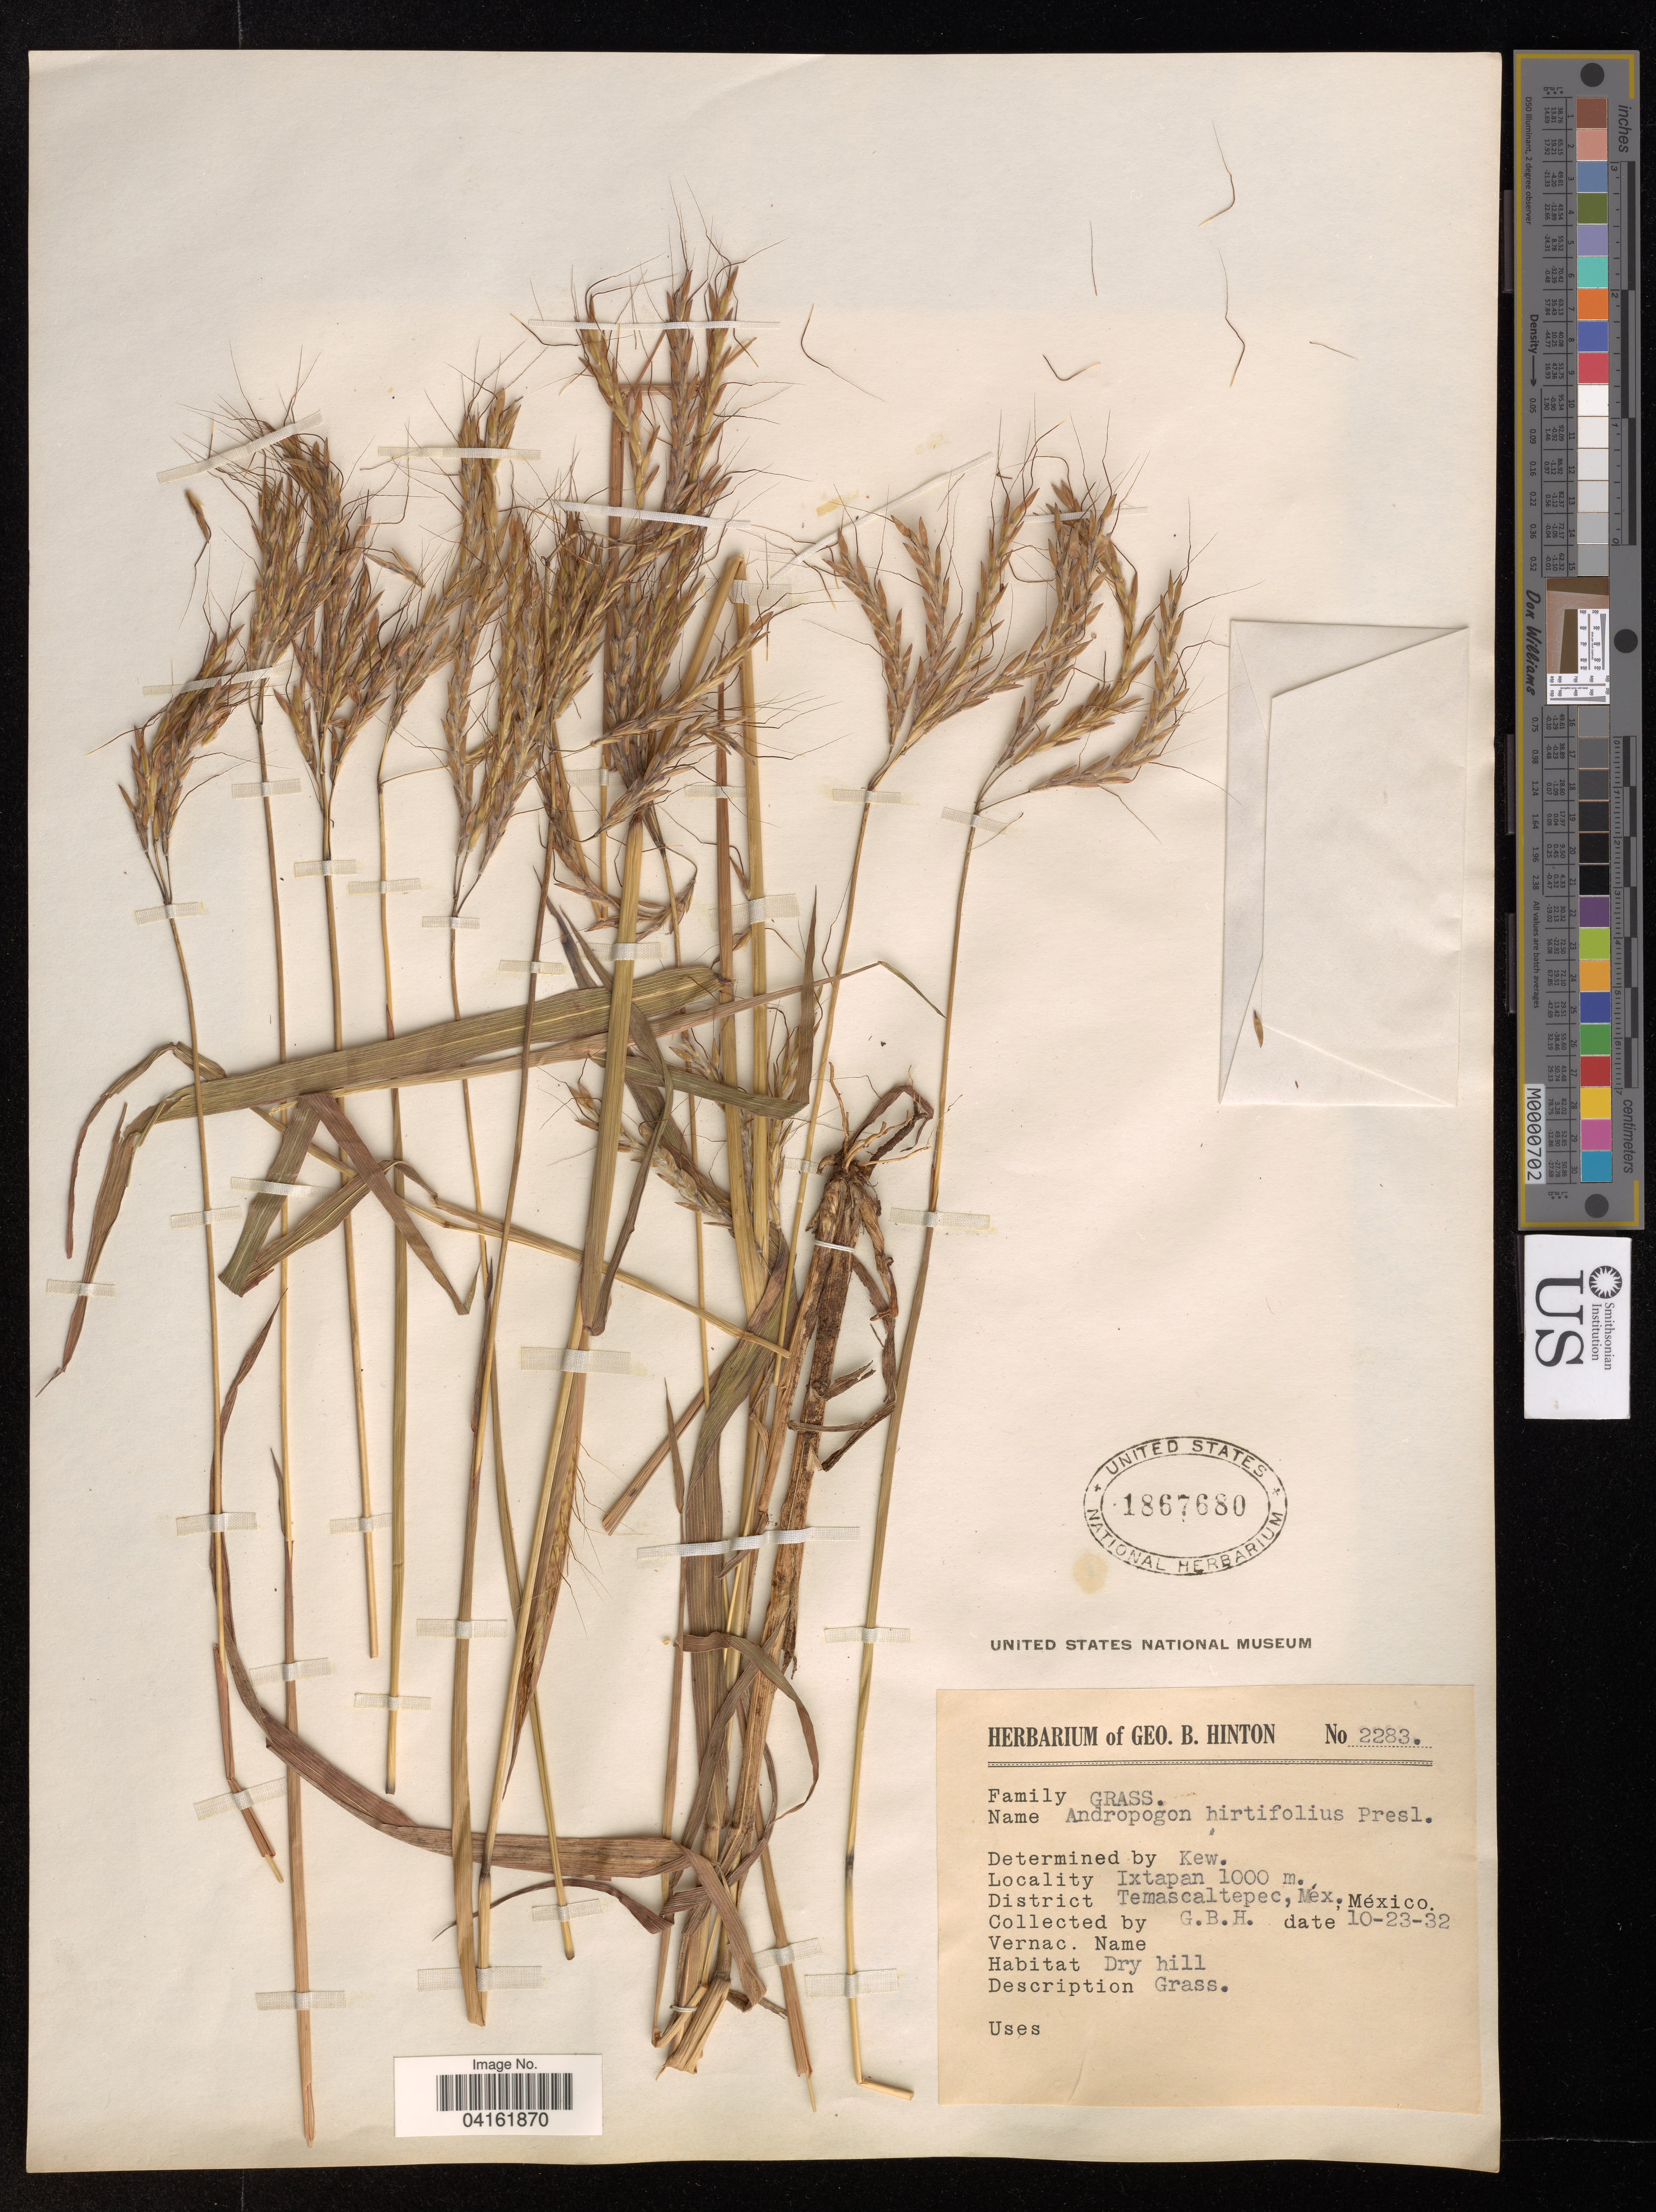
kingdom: Plantae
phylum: Tracheophyta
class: Liliopsida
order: Poales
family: Poaceae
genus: Andropogon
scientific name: Andropogon hirtifolius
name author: C. Presl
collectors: G. B. Hinton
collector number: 2283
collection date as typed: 23 10 32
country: Mexico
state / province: México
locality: Ixtapan. District Temascaltepec.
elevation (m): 1000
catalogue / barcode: US 1867680